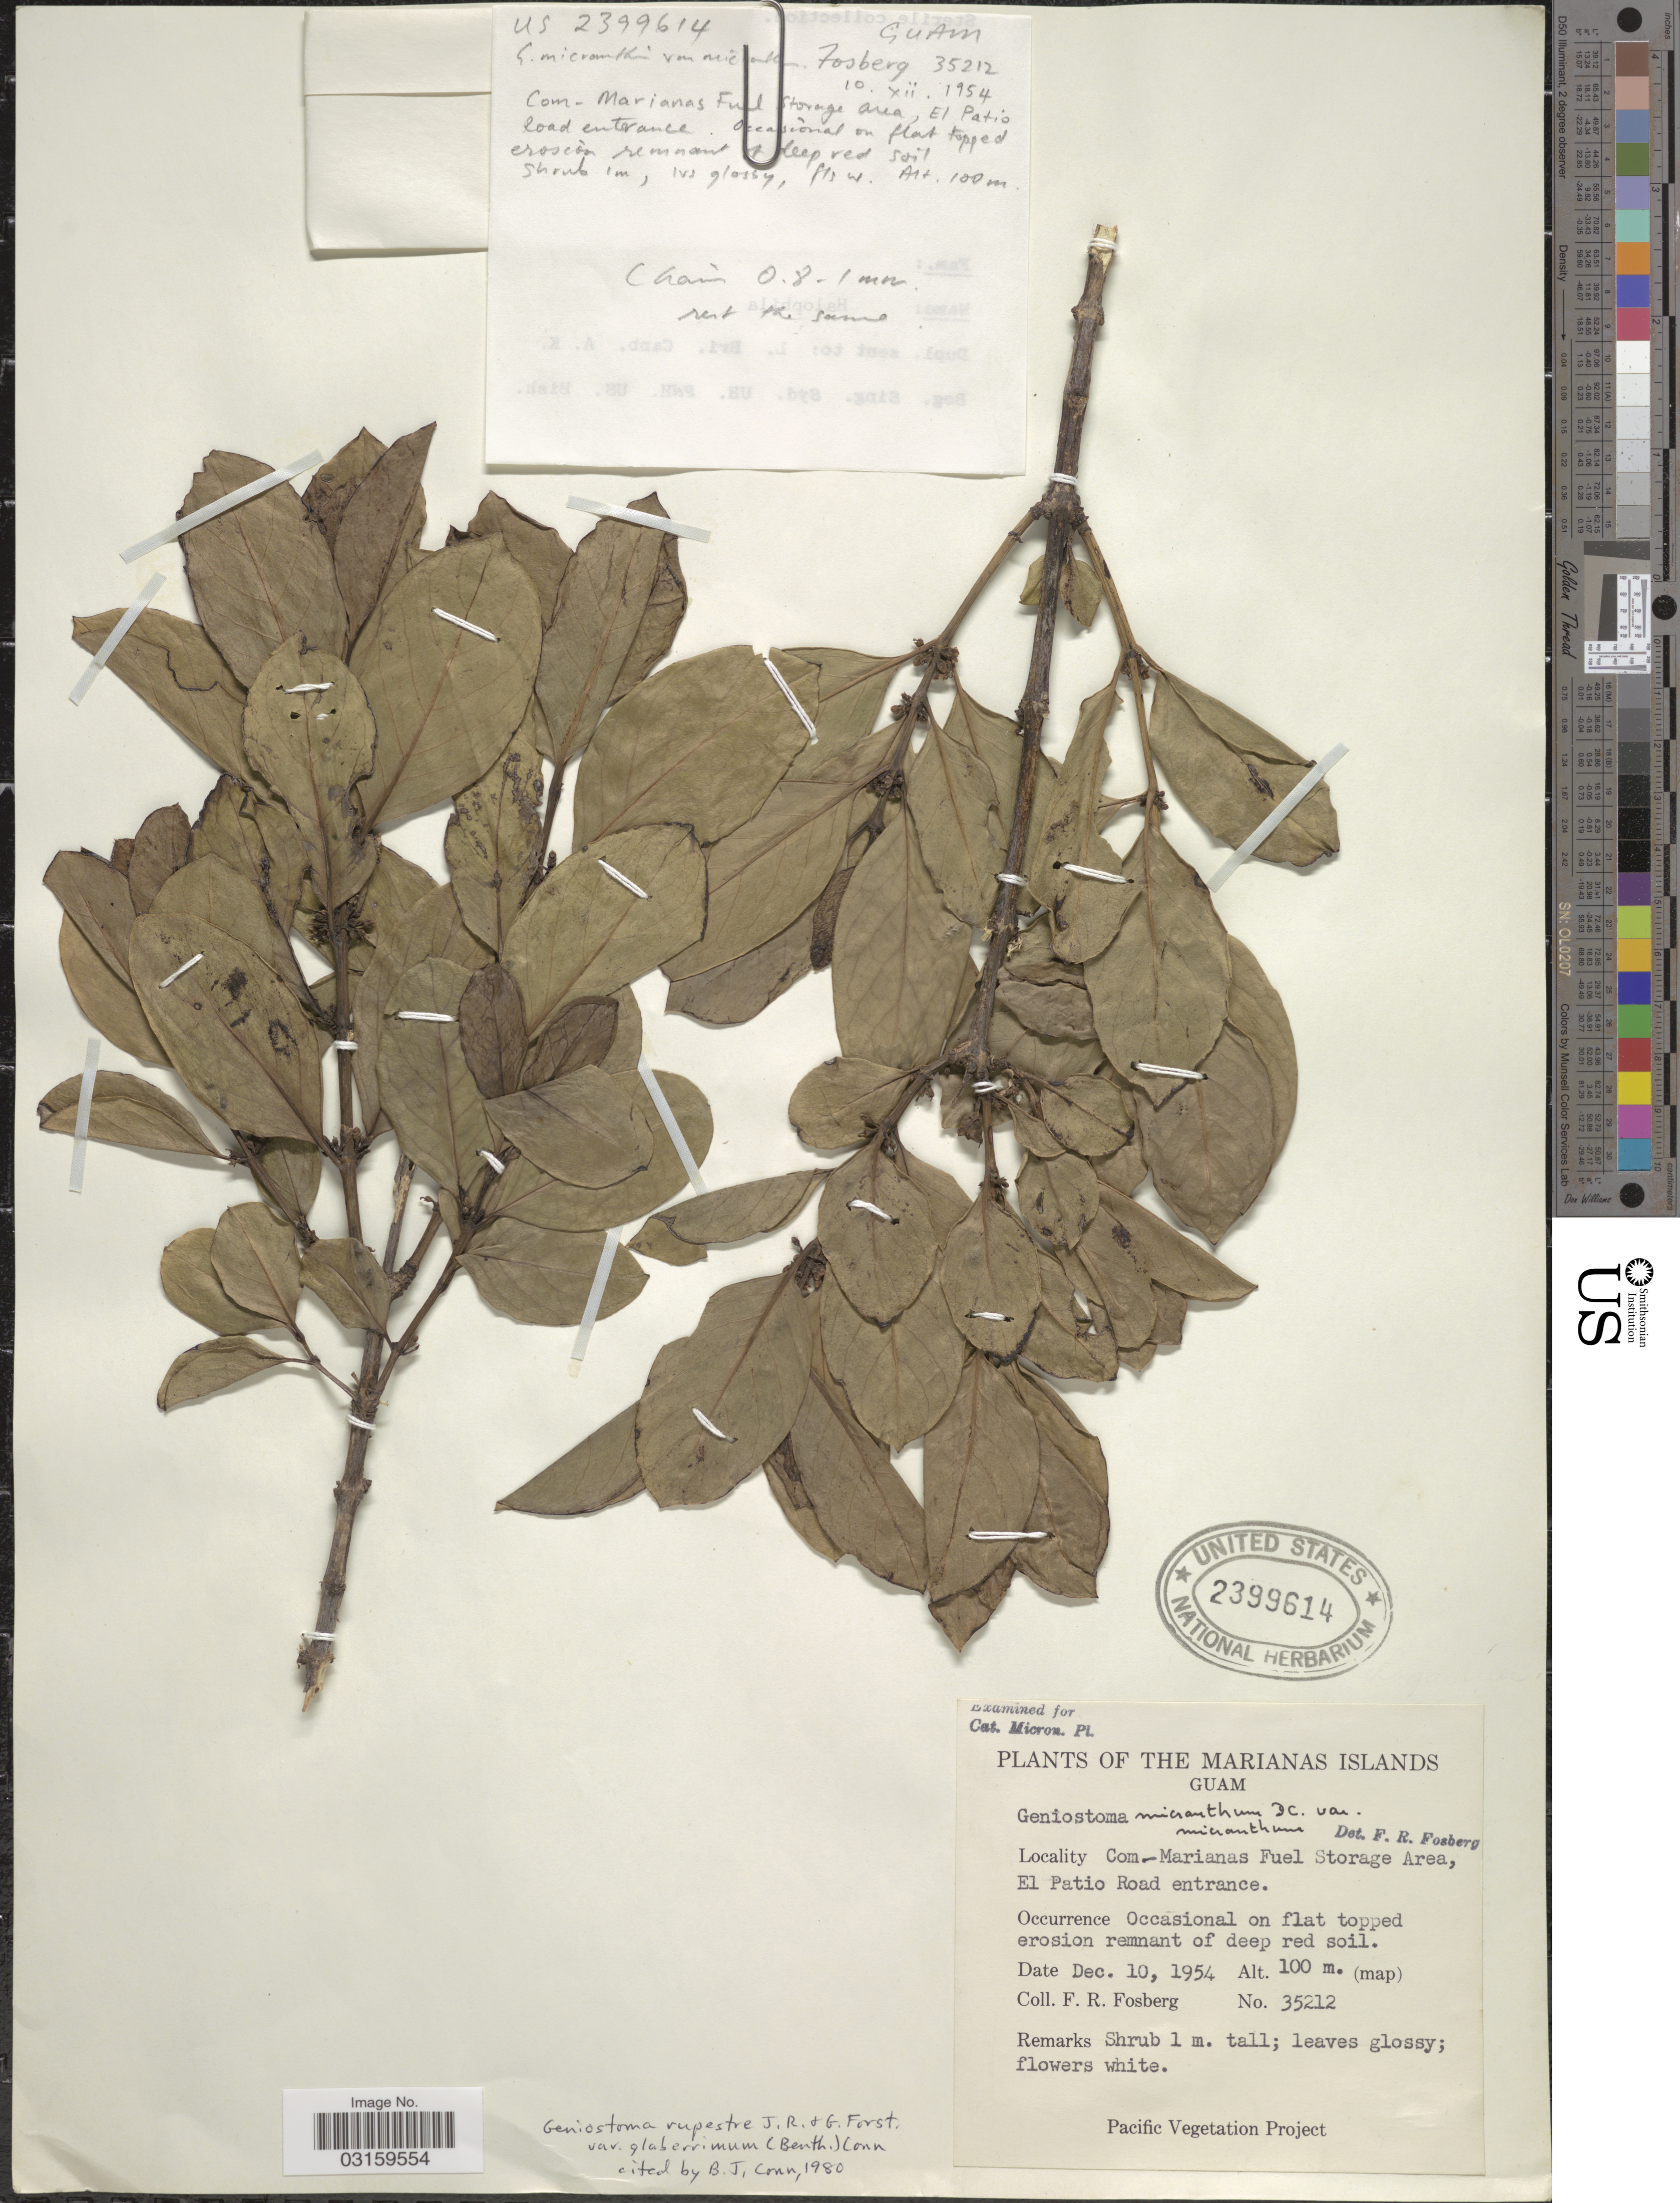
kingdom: Plantae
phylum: Tracheophyta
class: Magnoliopsida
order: Gentianales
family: Loganiaceae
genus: Geniostoma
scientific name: Geniostoma rupestre var. glaberrimum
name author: J.R. Forst. & G. Forst.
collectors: F. R. Fosberg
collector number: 35212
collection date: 1954-12-10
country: Guam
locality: Marianas Islands. Com-Marianas Fuel Storage Area, El Patio Road entrance.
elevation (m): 100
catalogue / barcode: US 2399614